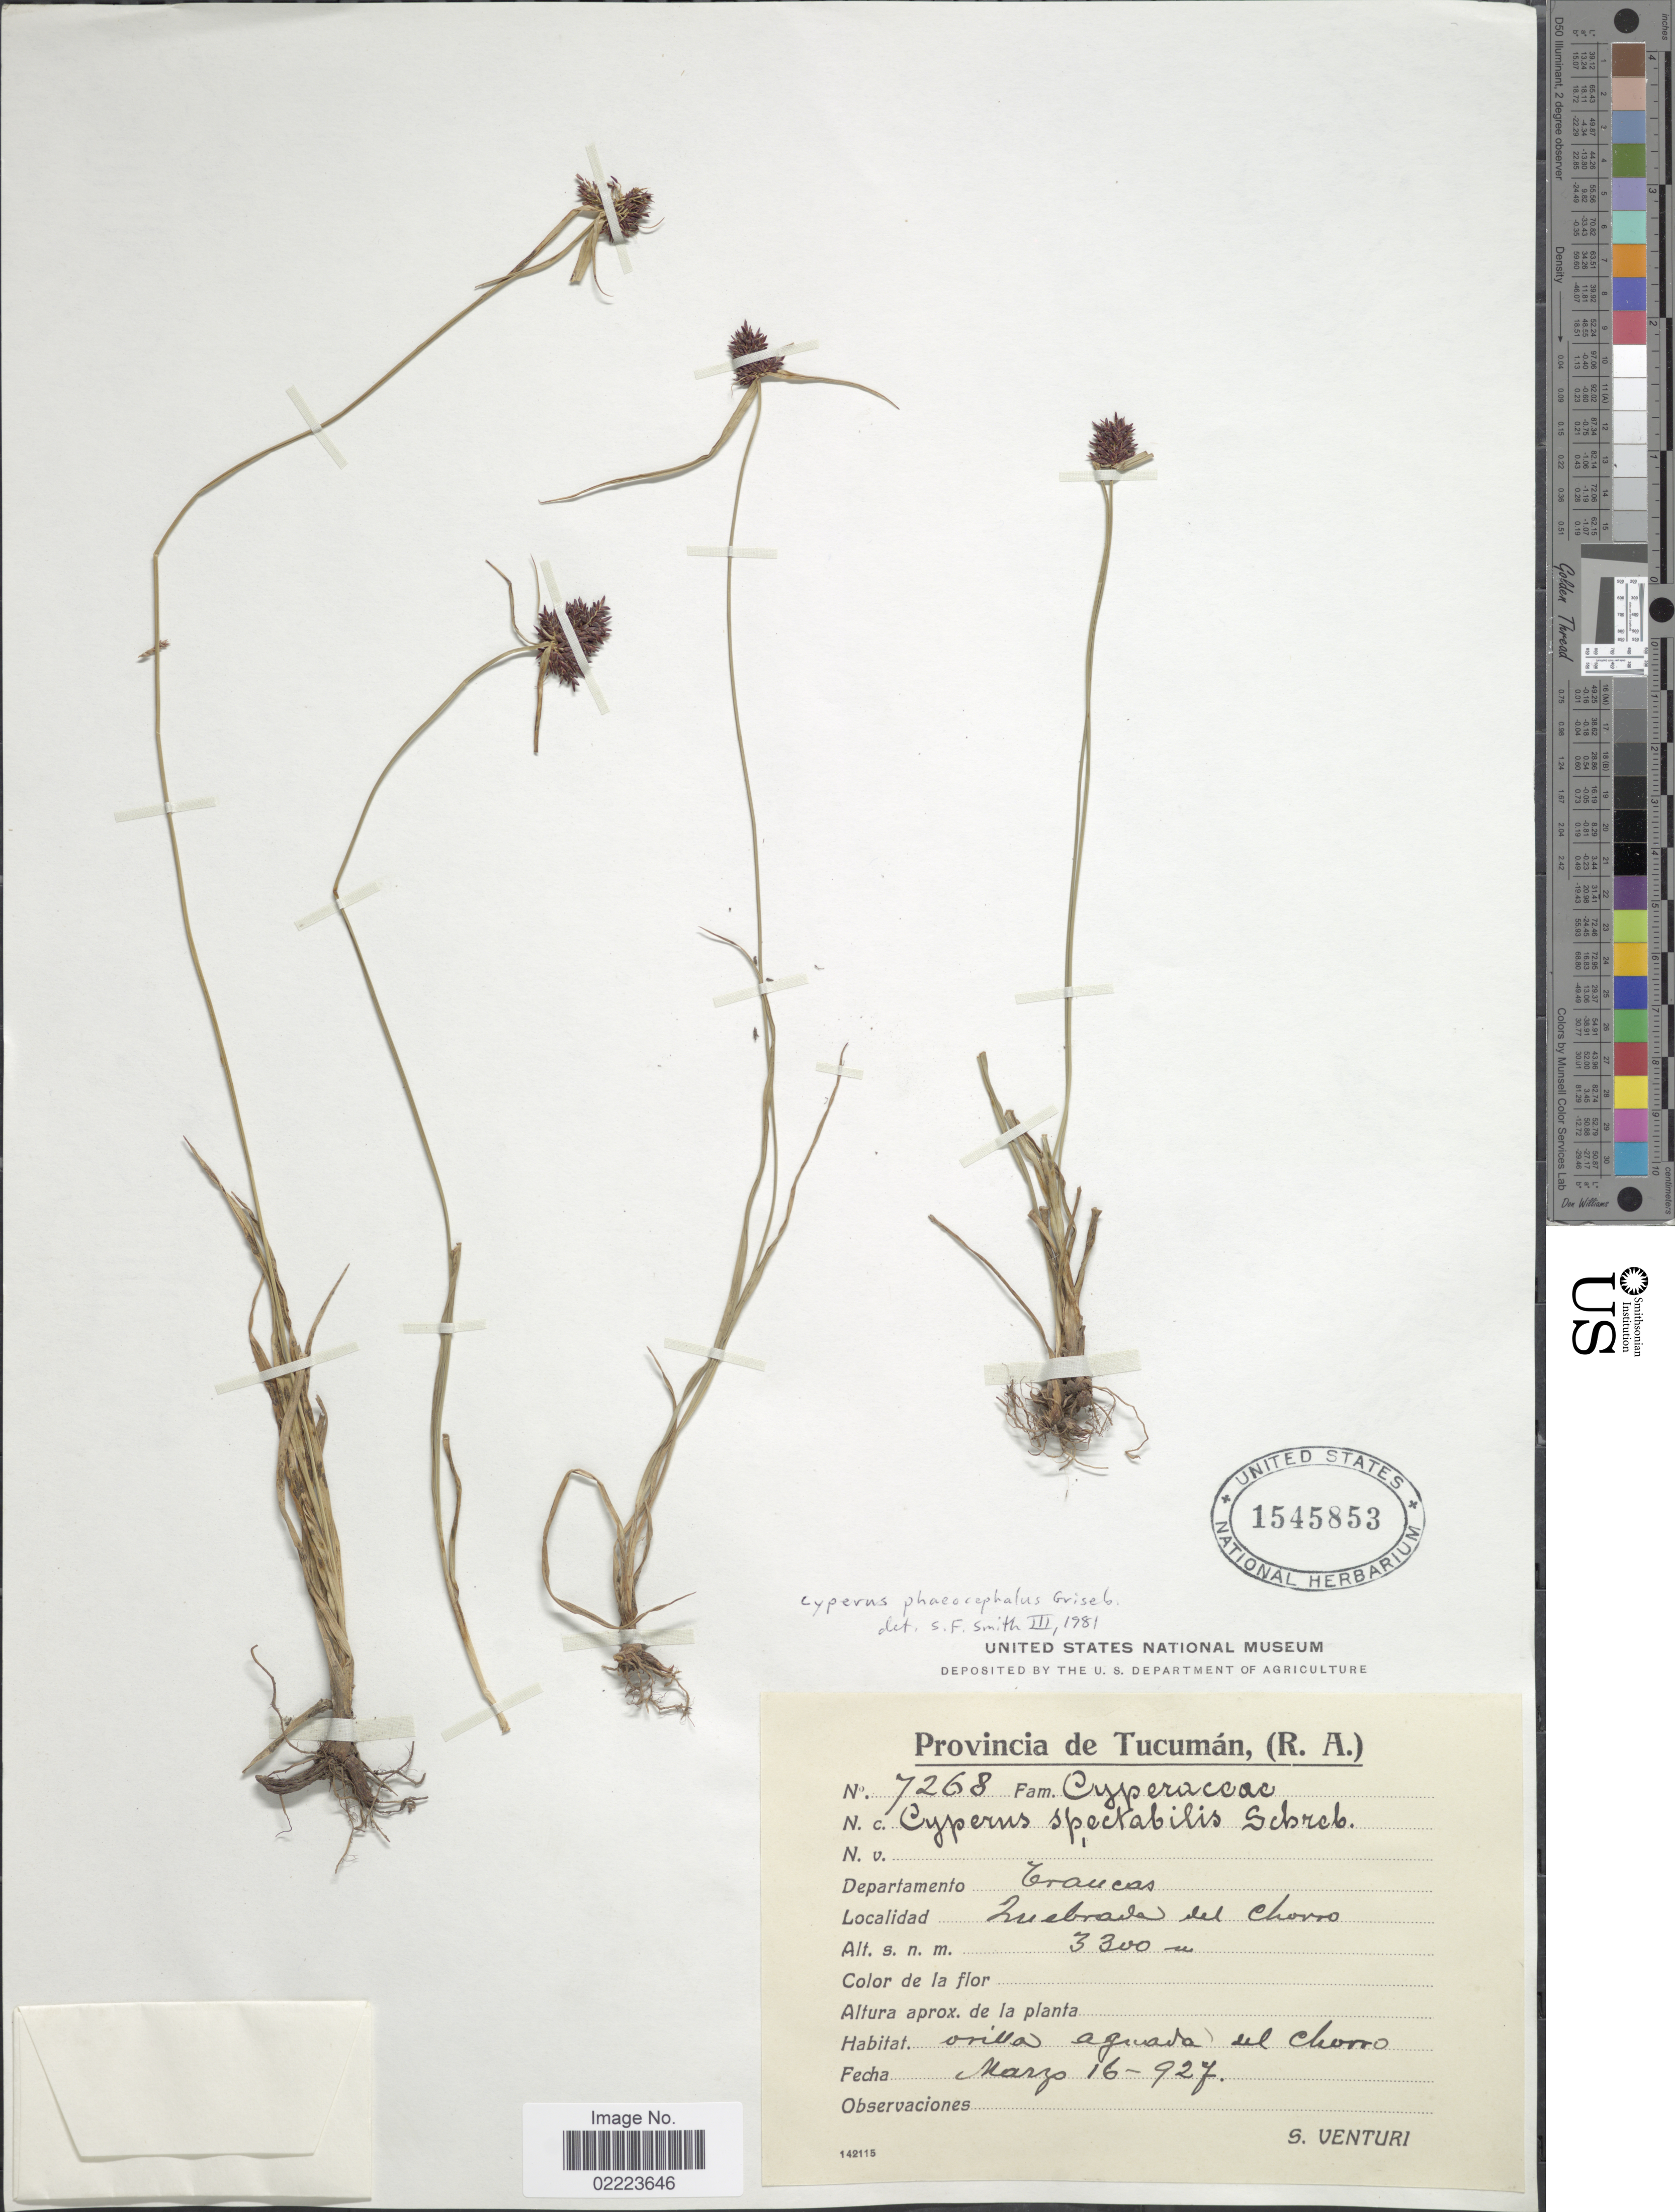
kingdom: Plantae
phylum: Tracheophyta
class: Liliopsida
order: Poales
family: Cyperaceae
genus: Cyperus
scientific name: Cyperus manimae var. manimae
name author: Kunth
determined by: Strong, Mark T., (BOT), Smithsonian Institution - National Museum of Natural History (UNITED STATES)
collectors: S. Venturi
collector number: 7268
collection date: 1927-03-16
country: Argentina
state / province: Tucuman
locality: (R.A.) Departamento Trancas, Quebrada del Chorro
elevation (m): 3300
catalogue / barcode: US 1545853